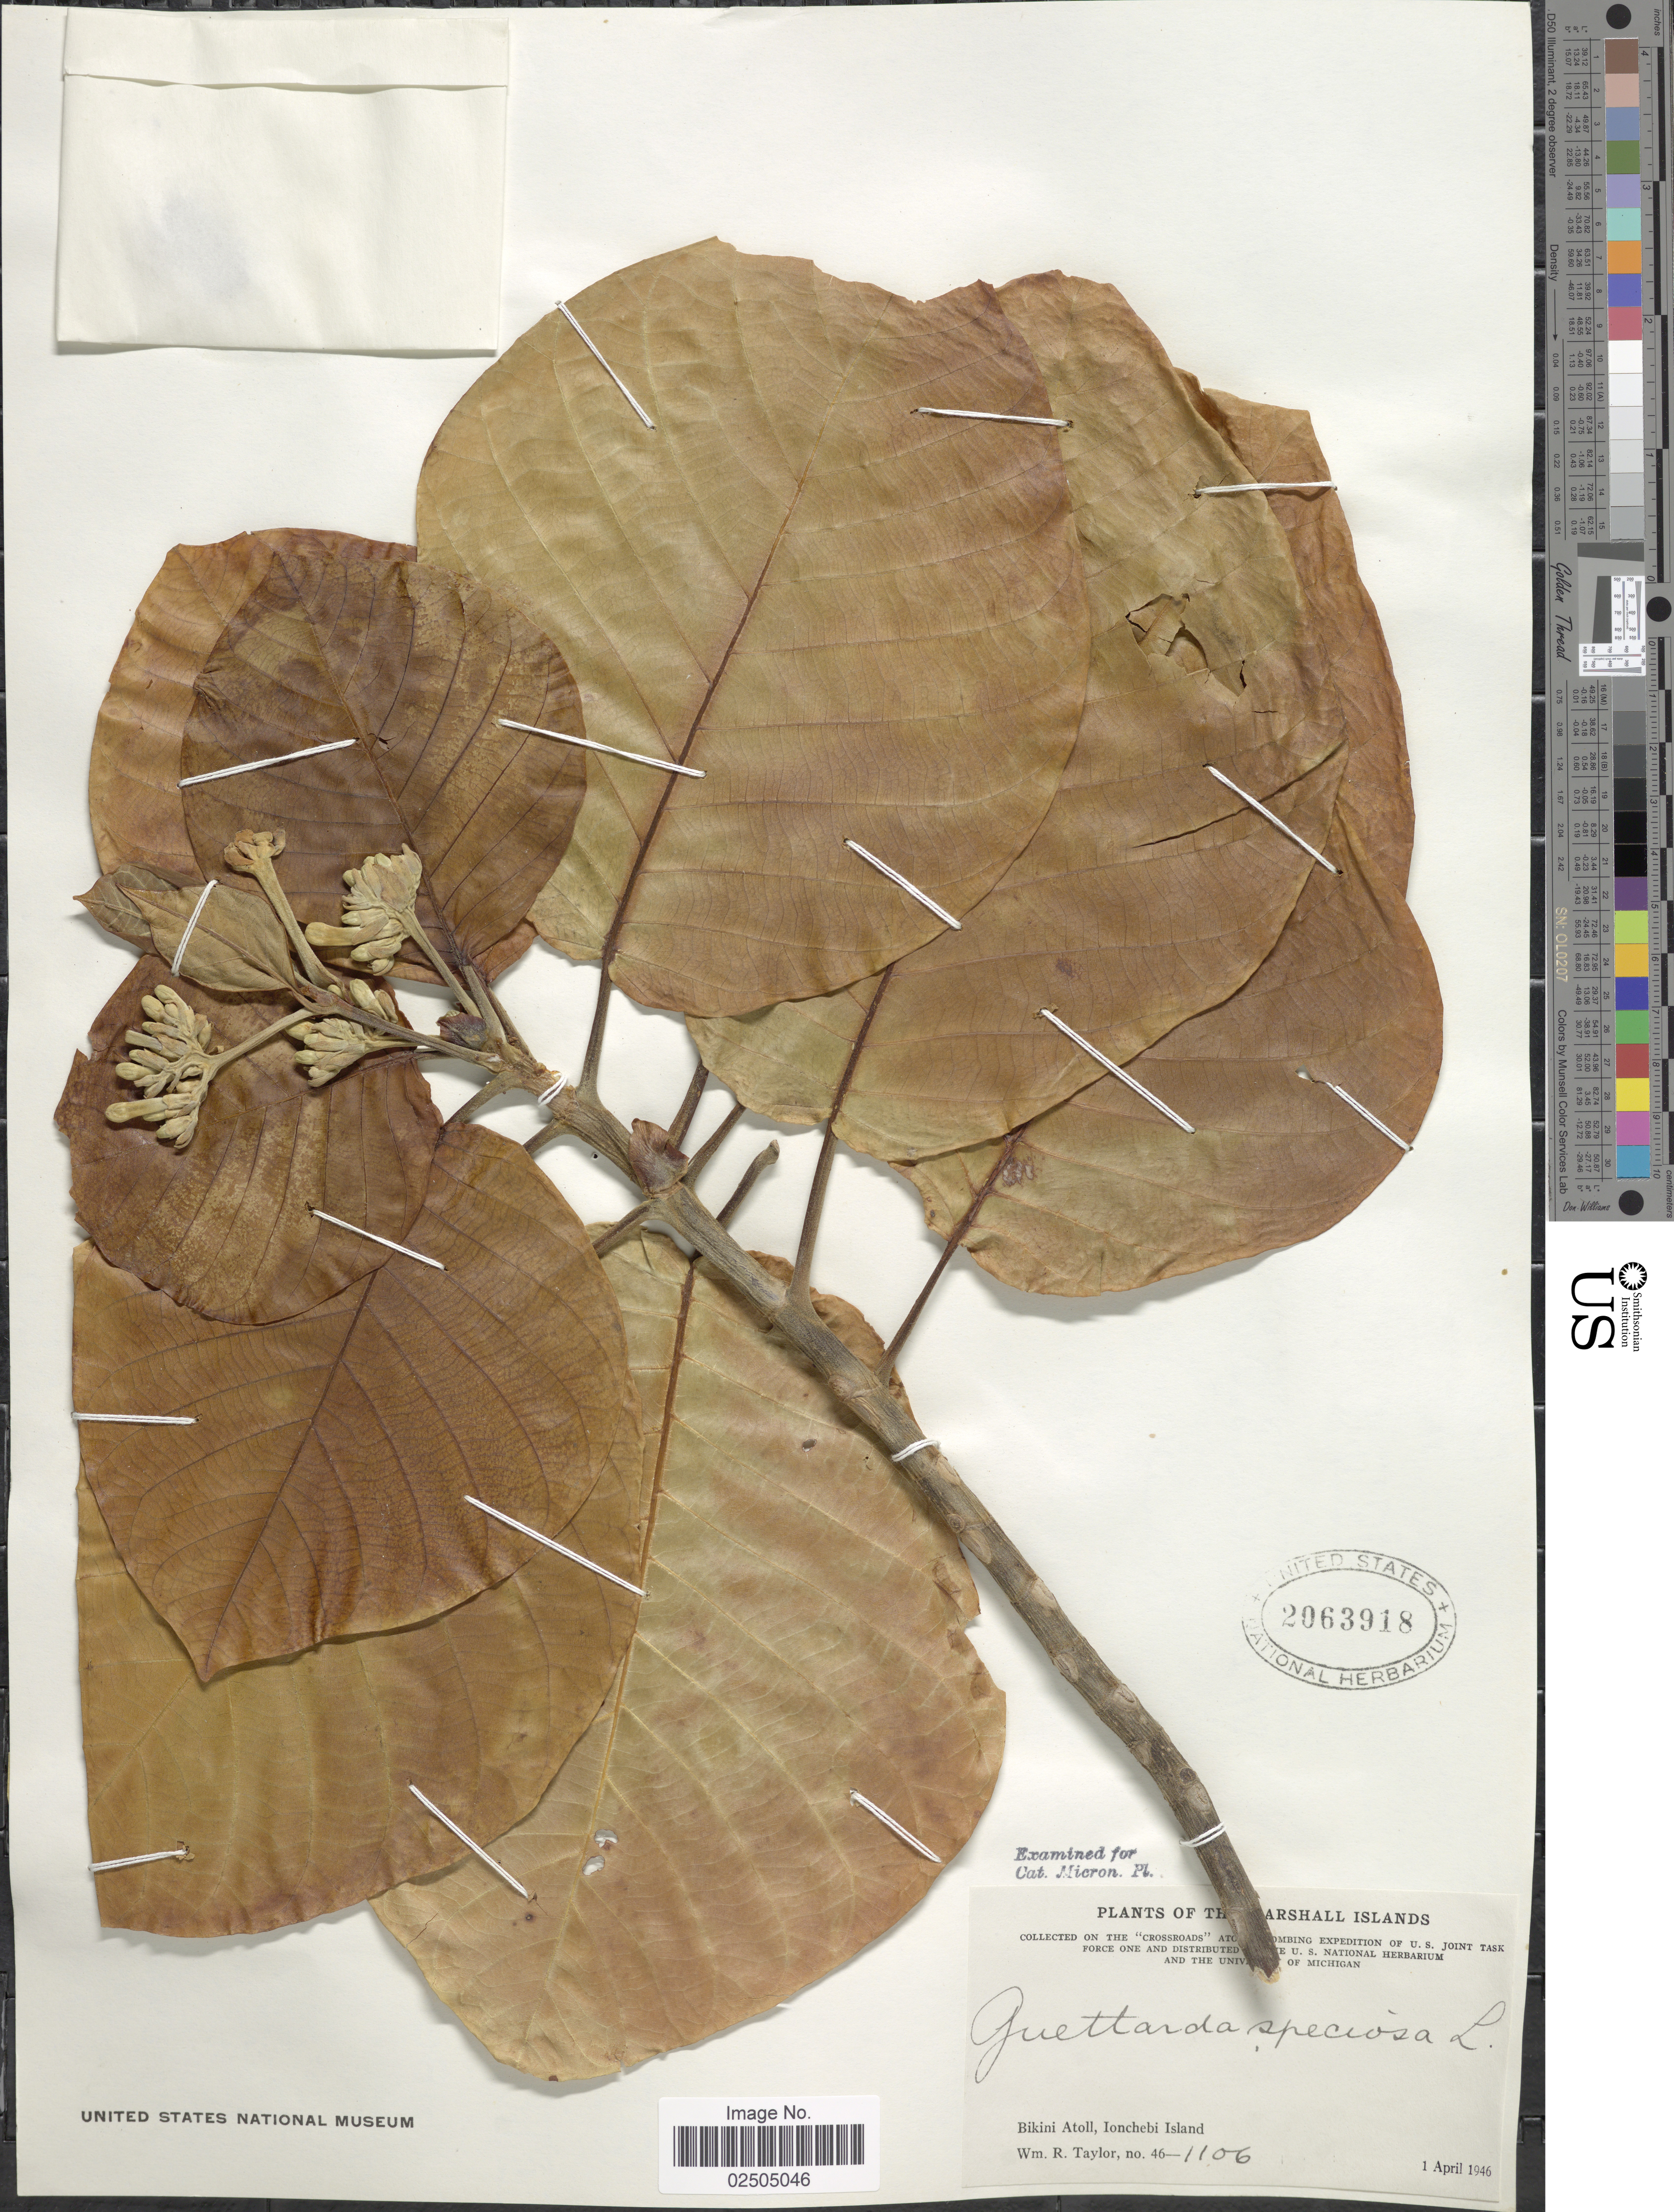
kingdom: Plantae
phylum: Tracheophyta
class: Magnoliopsida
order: Gentianales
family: Rubiaceae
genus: Guettarda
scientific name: Guettarda speciosa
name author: L.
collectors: W. R. Taylor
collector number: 46-1106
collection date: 1946-04-01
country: Marshall Islands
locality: Bikini Atoll, Ionchebi Island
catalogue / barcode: US 2063918